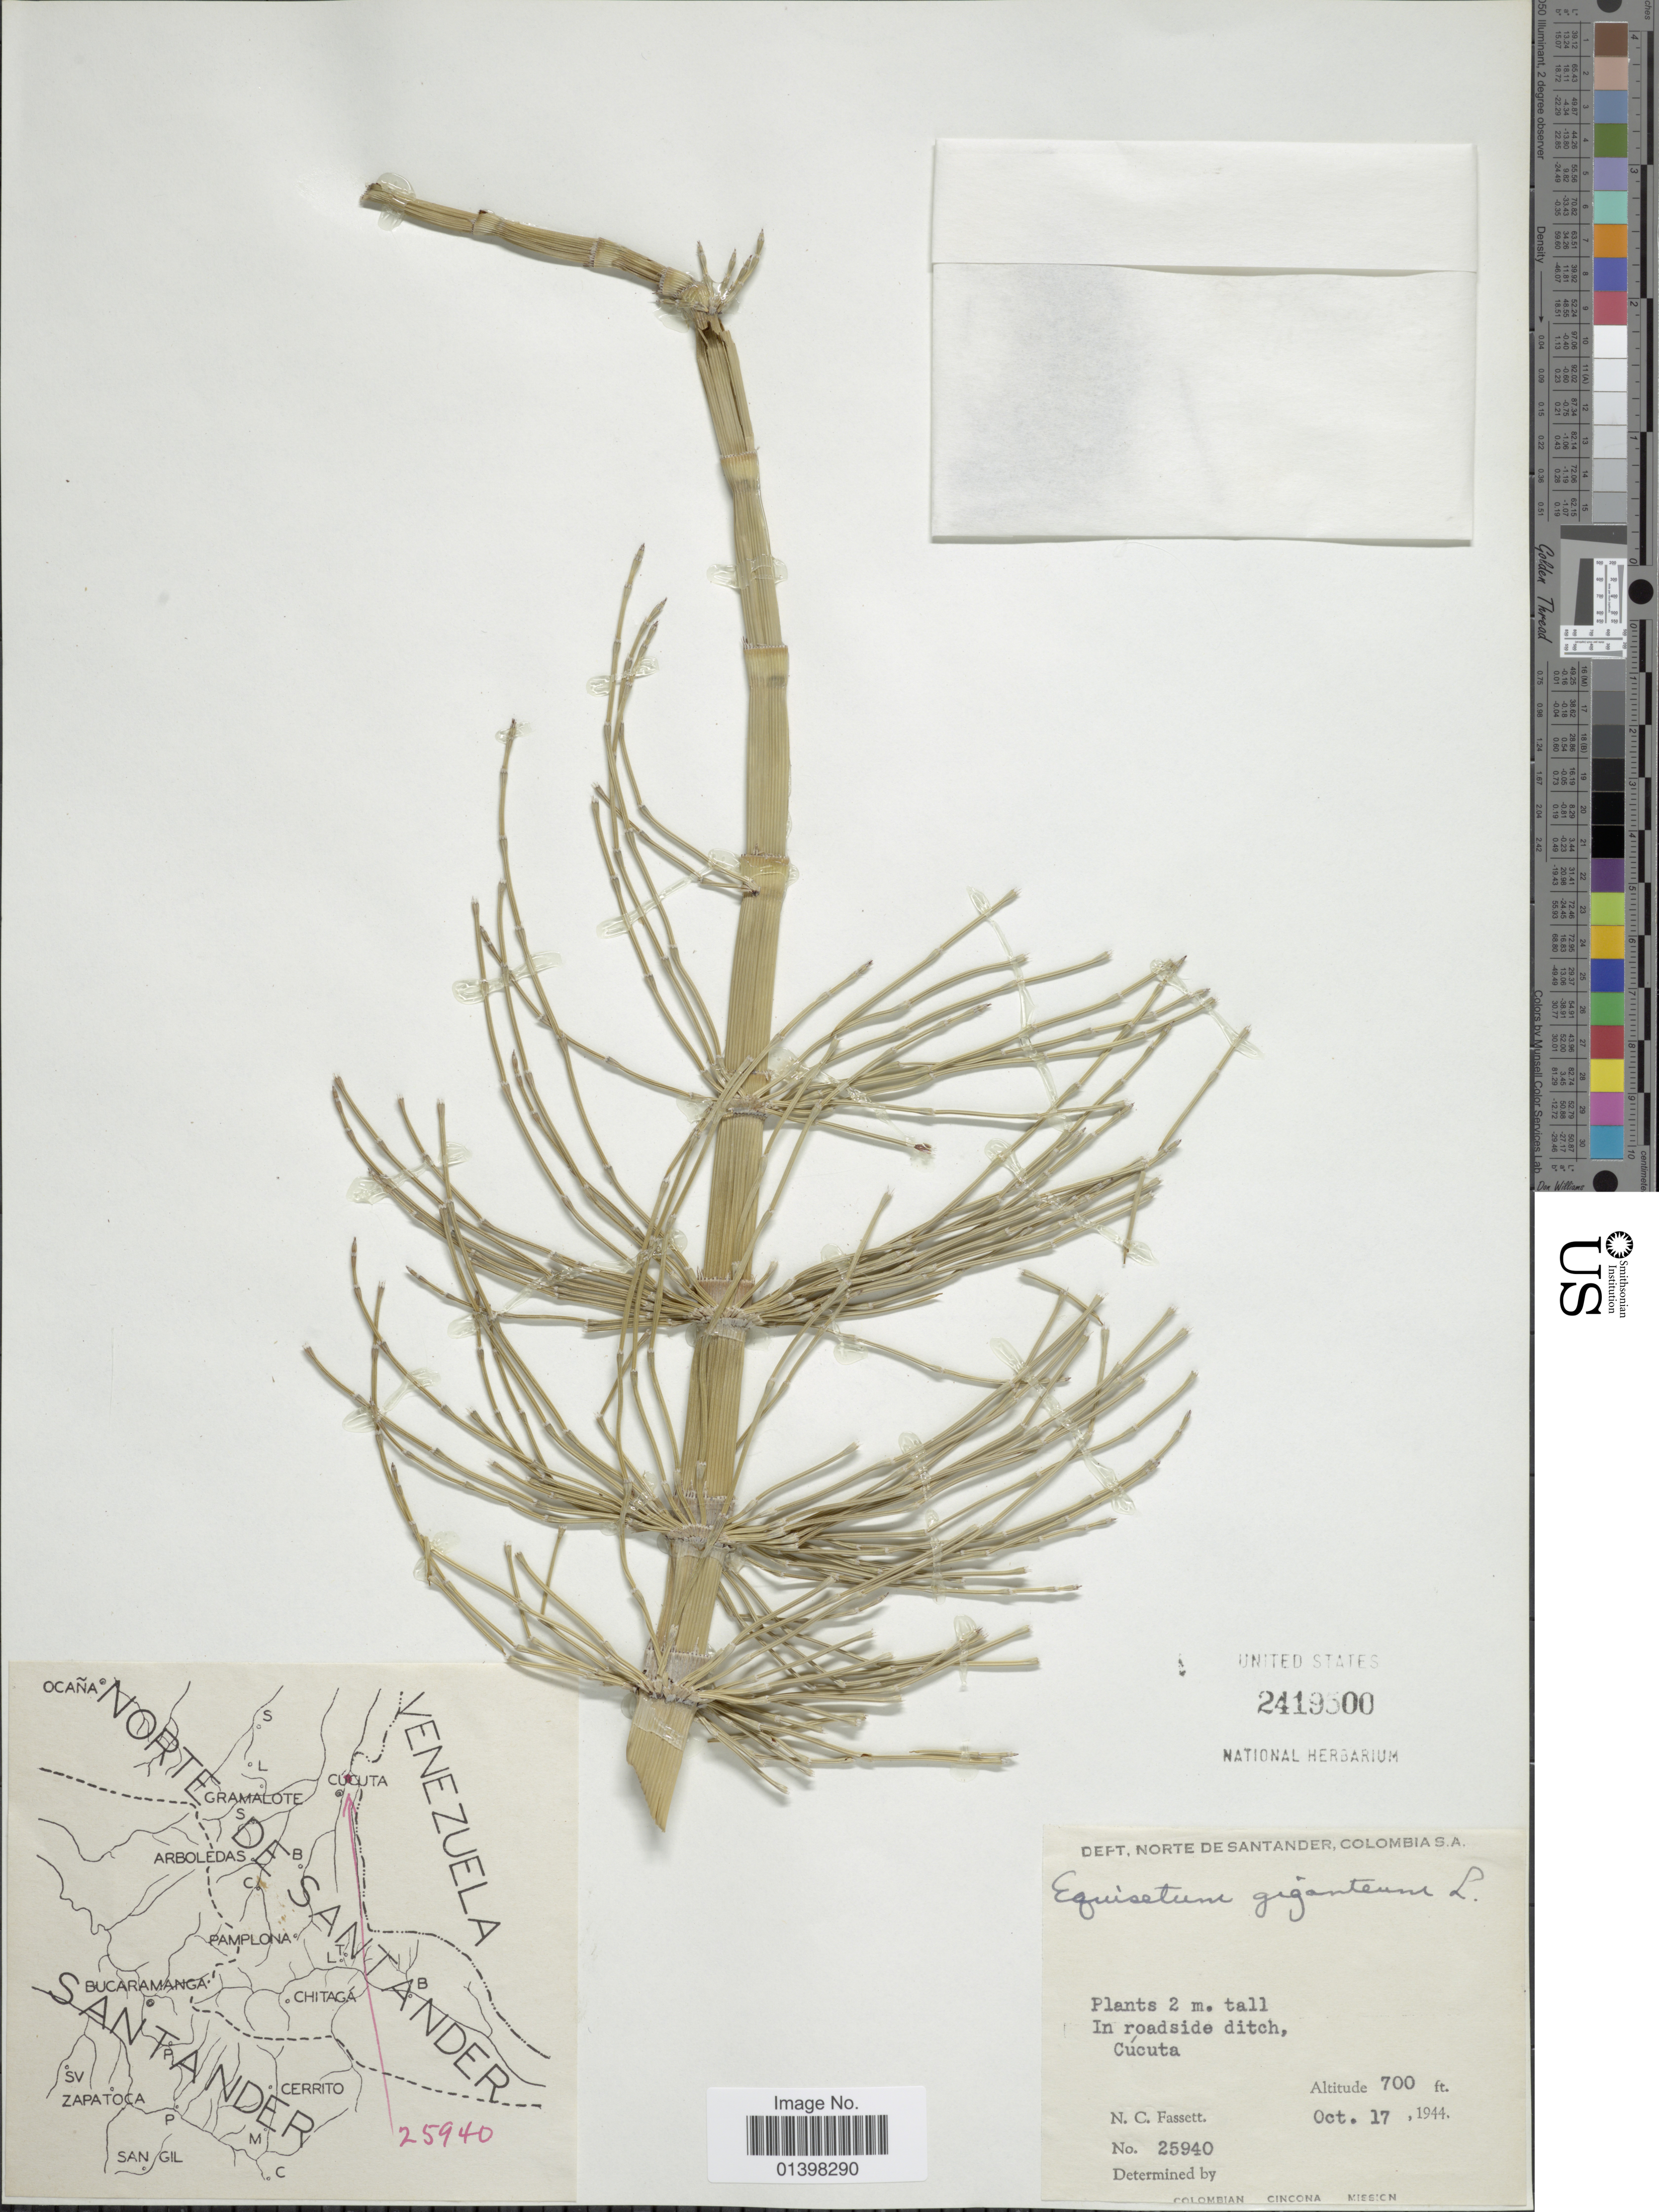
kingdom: Plantae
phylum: Tracheophyta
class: Polypodiopsida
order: Equisetales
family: Equisetaceae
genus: Equisetum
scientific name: Equisetum giganteum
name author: L.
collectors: N. C. Fassett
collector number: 25940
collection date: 1944-10-17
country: Colombia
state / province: Norte de Santander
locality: In roadside ditch, Cúcuta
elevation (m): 213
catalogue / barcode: US 2419300